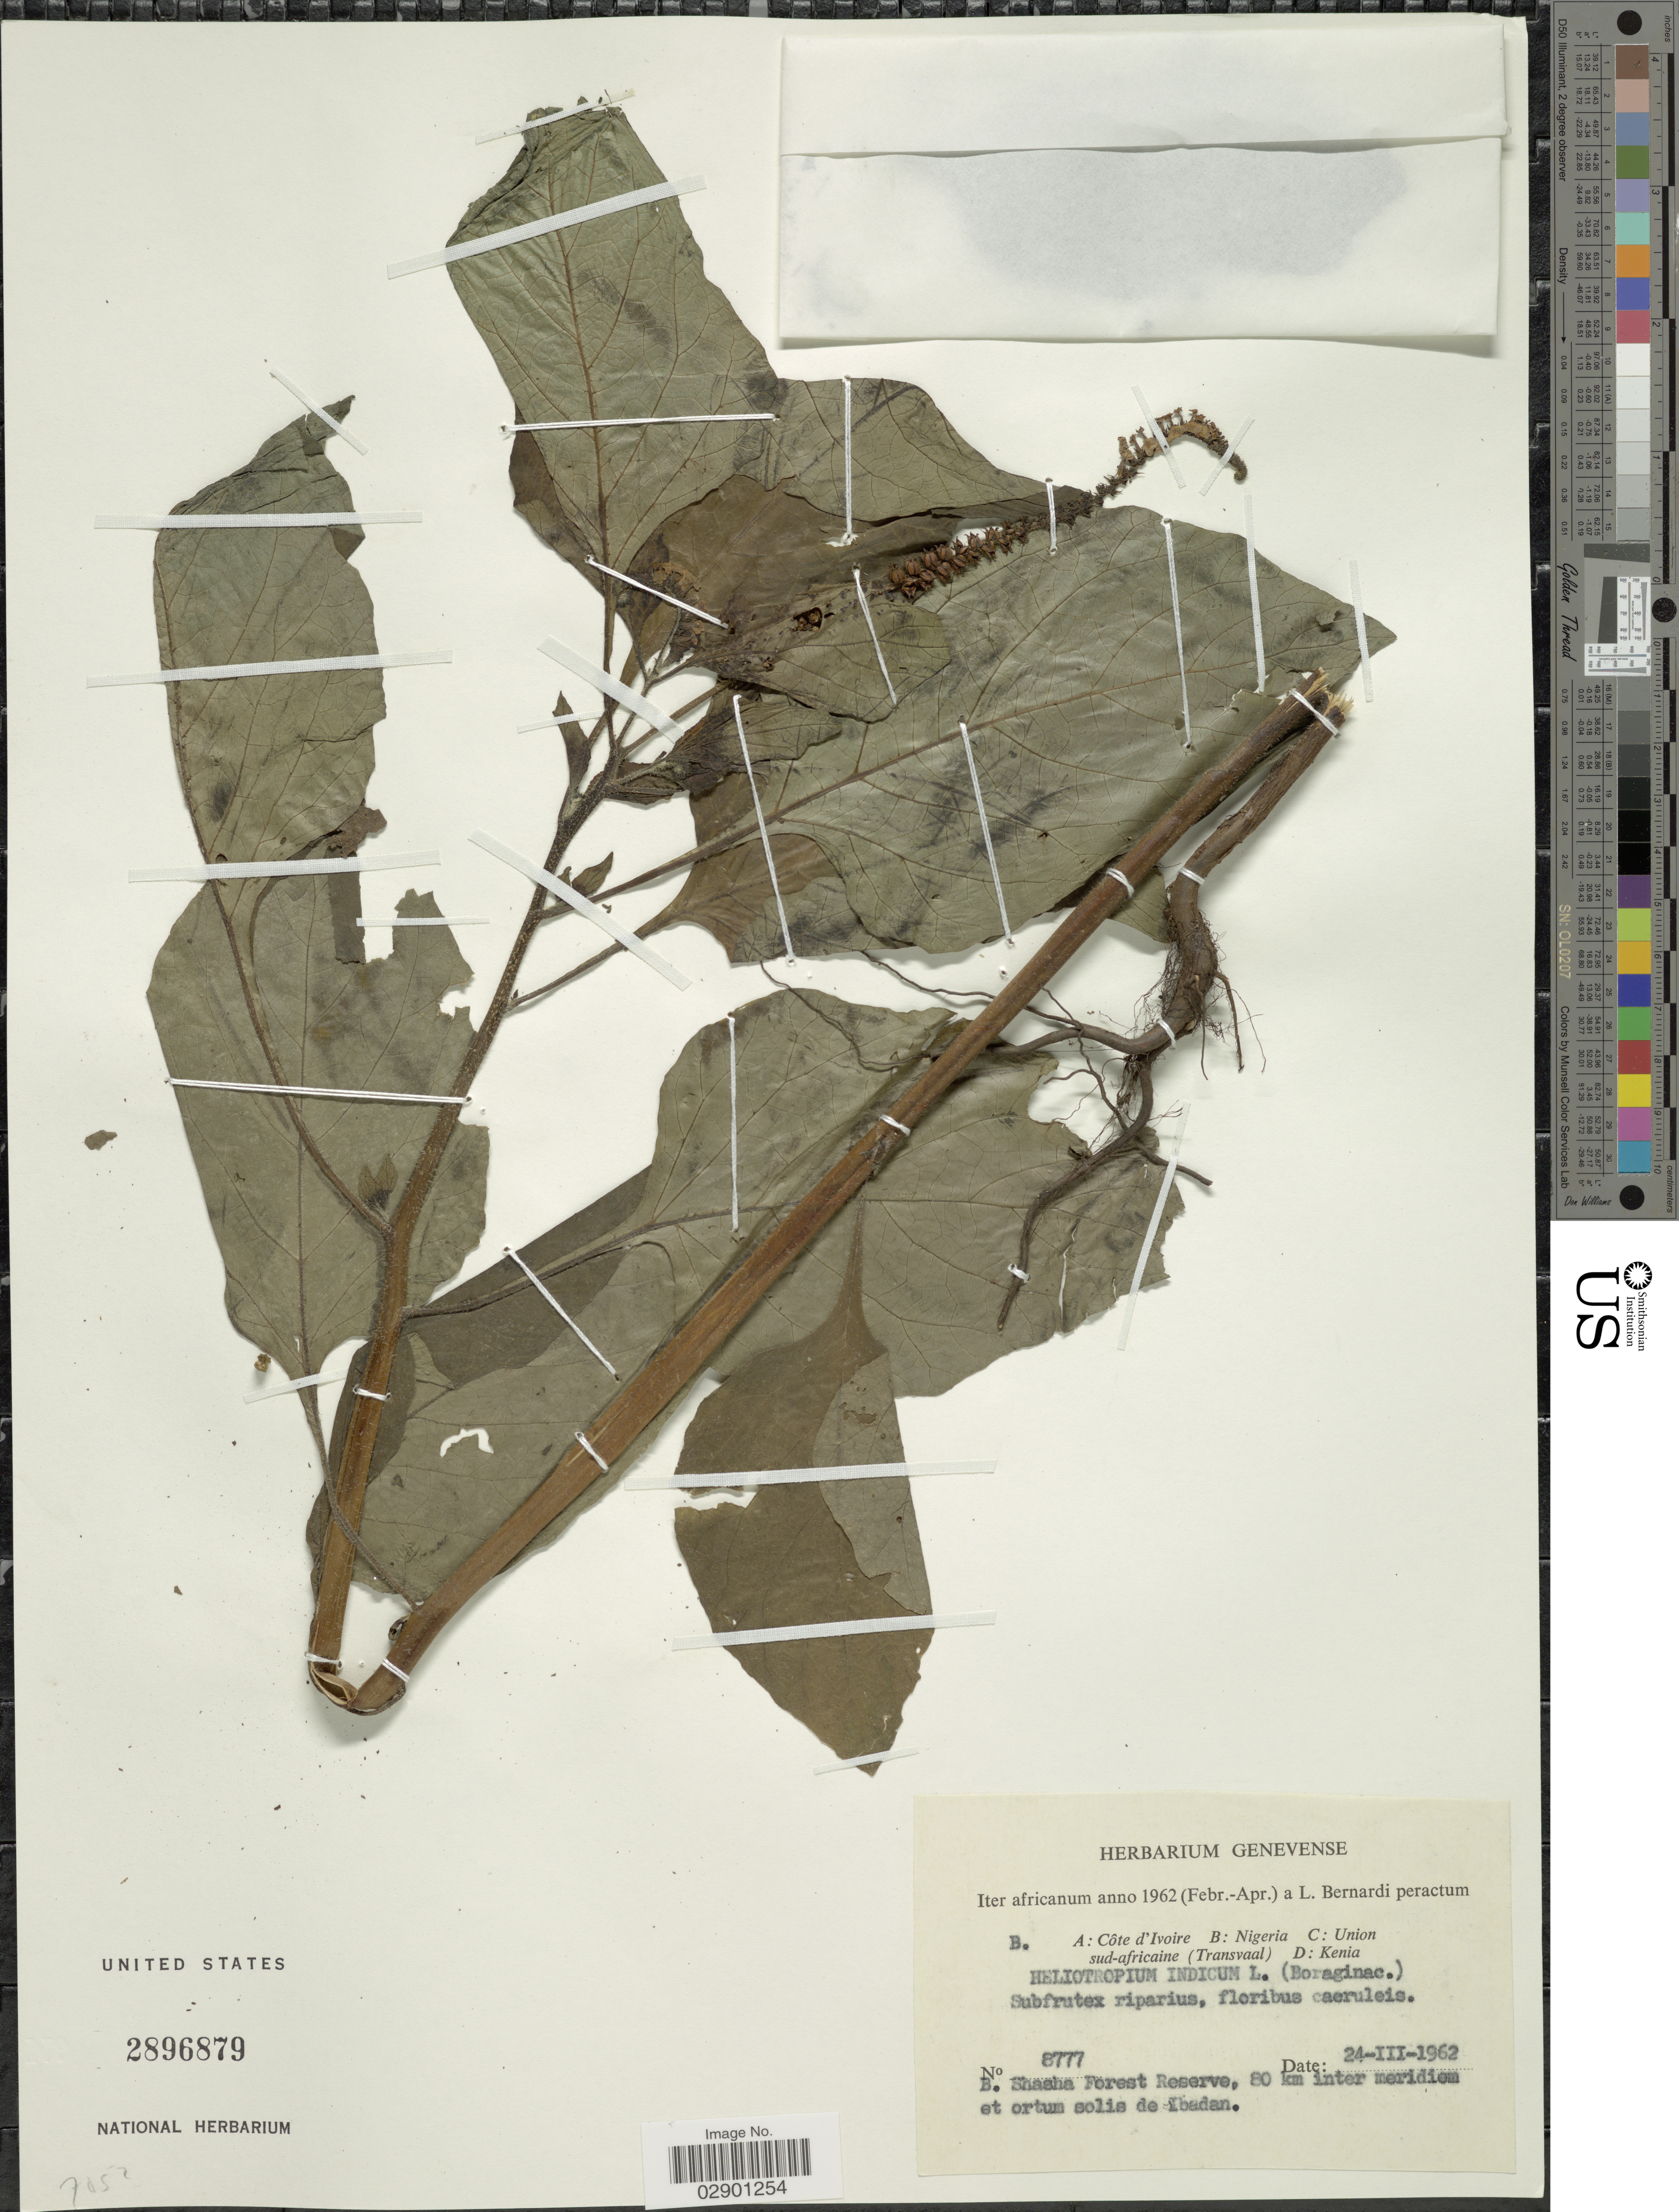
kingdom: Plantae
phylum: Tracheophyta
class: Magnoliopsida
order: Boraginales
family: Heliotropiaceae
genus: Heliotropium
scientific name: Heliotropium indicum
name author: L.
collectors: ex herb. Genevense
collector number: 8777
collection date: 1962-03-24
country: Nigeria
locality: (Transvaal). Shasha Forest Reserve, 80 km inter meridiem et ortum solis de Ibadan.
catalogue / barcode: US 2896879